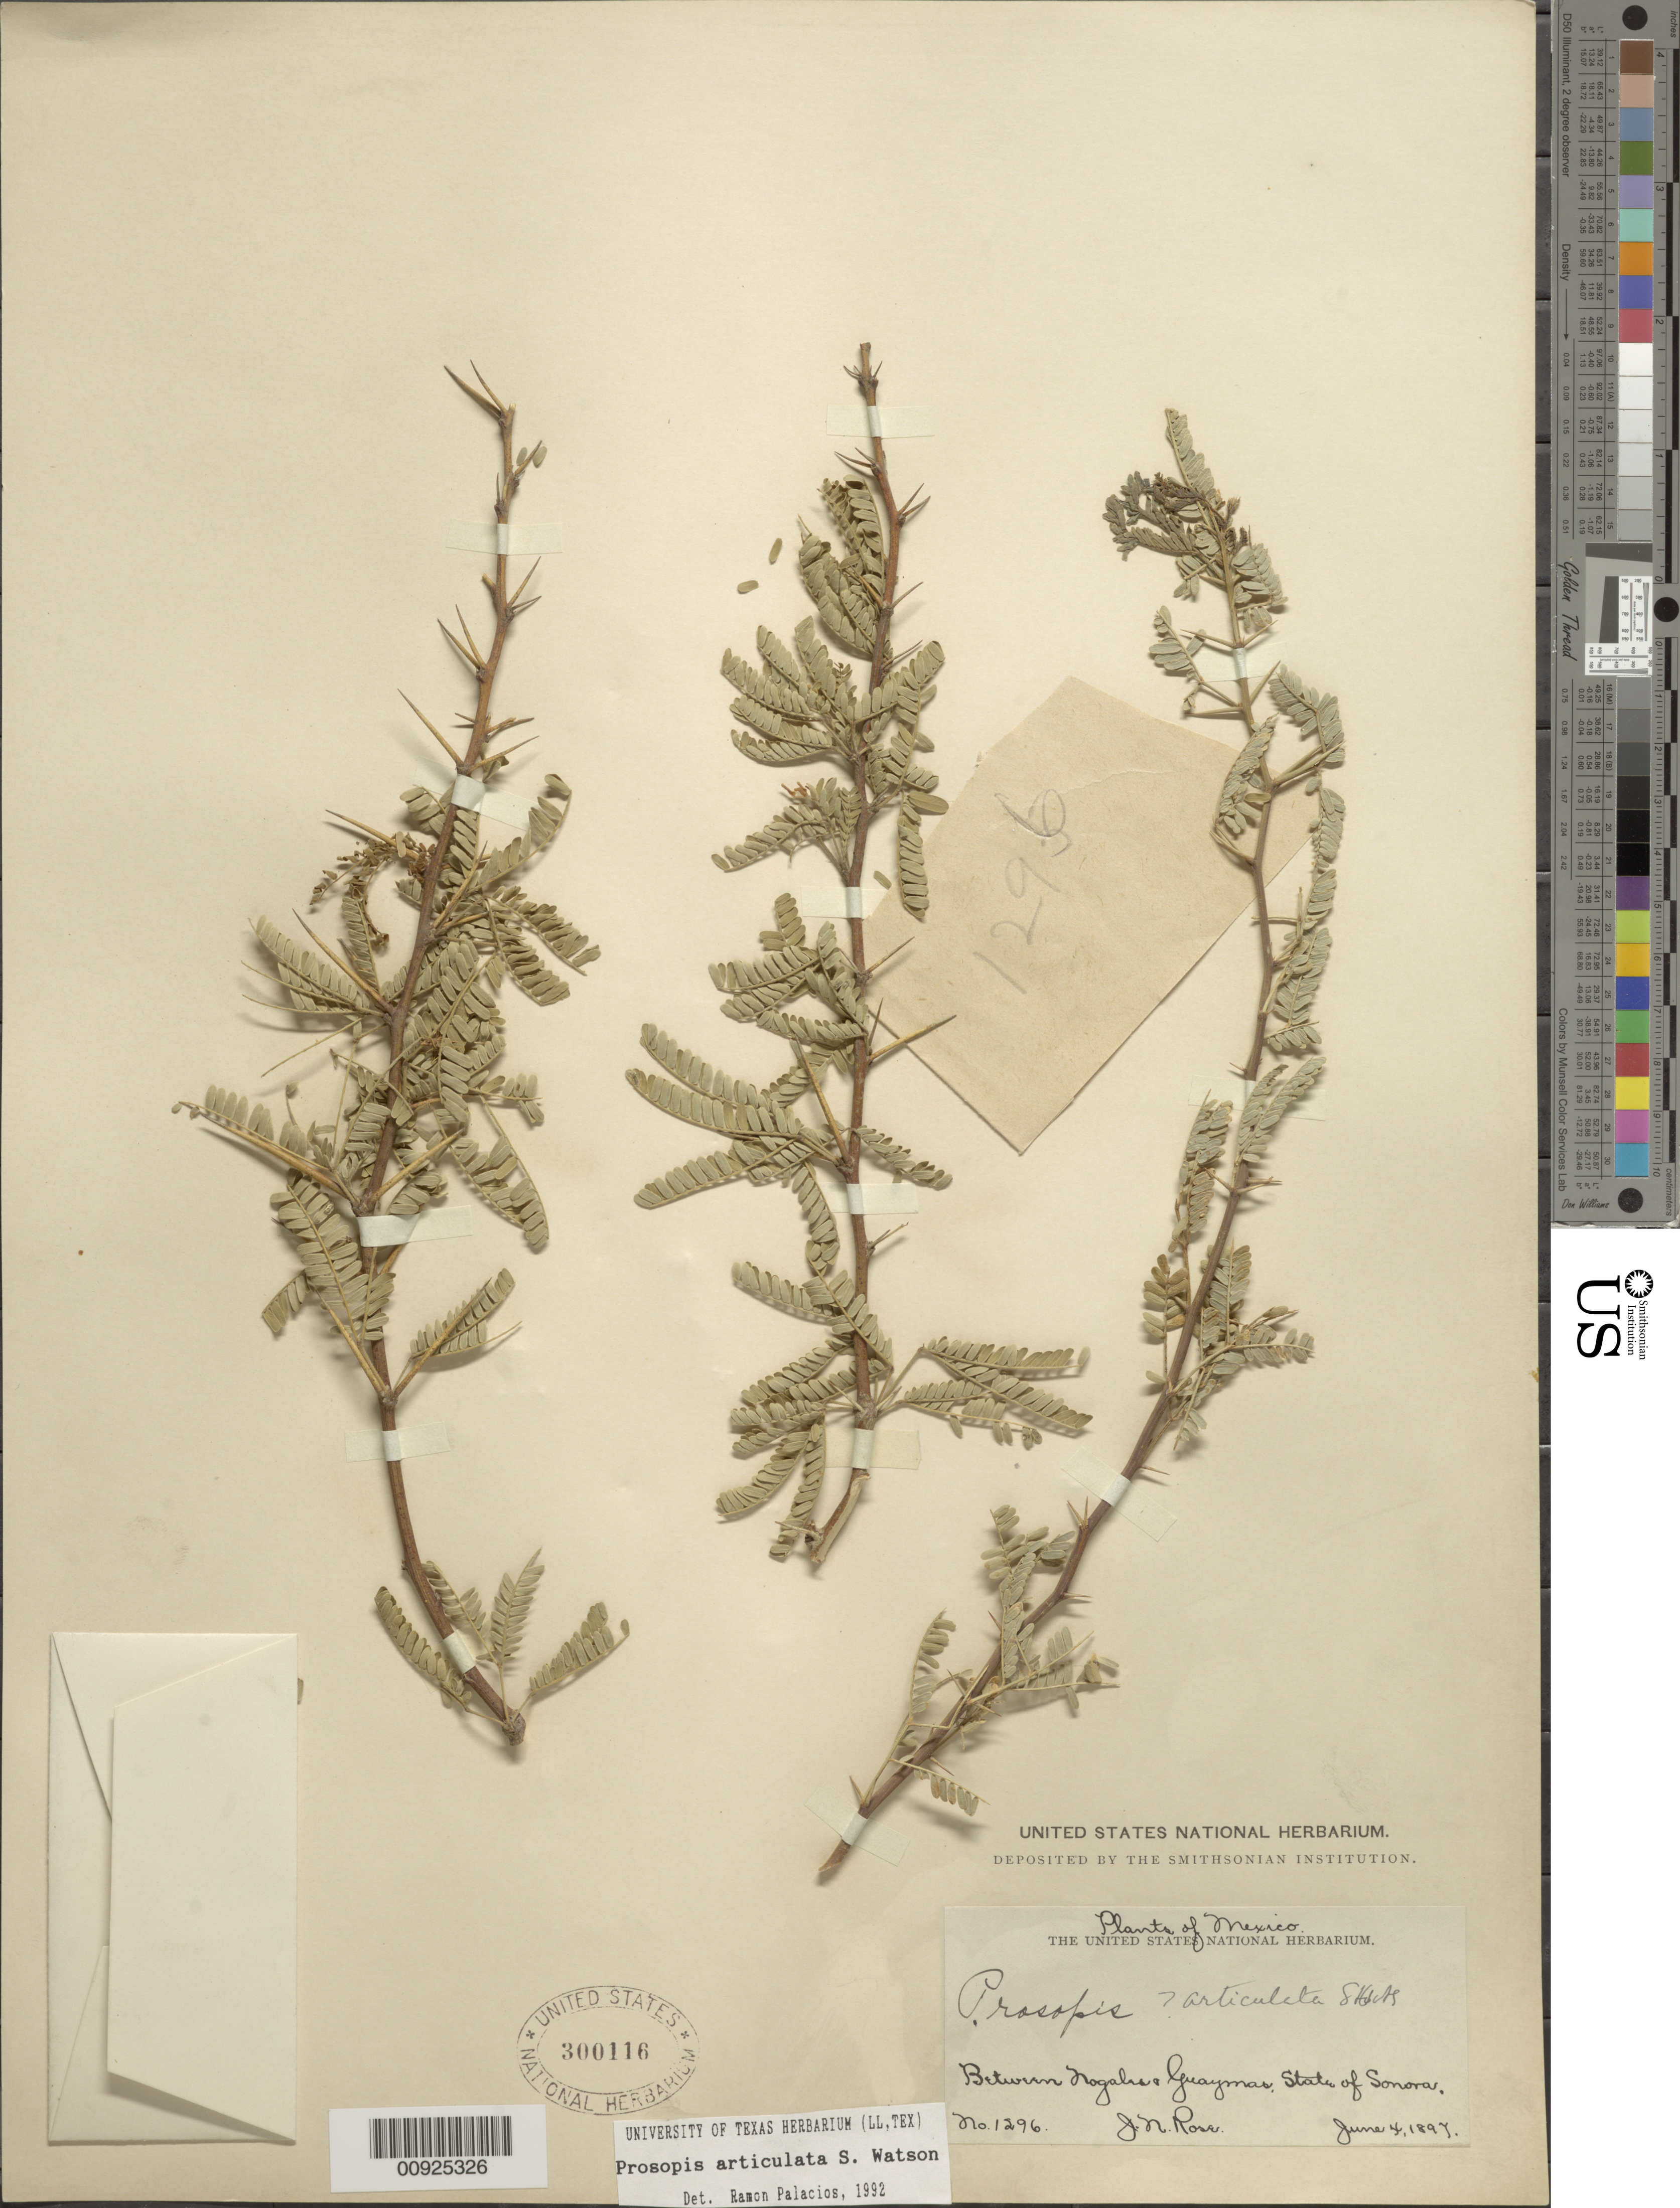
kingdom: Plantae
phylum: Tracheophyta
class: Magnoliopsida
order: Fabales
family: Fabaceae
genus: Neltuma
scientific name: Neltuma articulata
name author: (S. Watson) Britton & Rose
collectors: J. N. Rose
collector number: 1296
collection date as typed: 04 Jun 1897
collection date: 1897-06-04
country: Mexico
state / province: Sonora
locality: Between Nogales & Guaymas, State of Sonora.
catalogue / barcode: US 300116